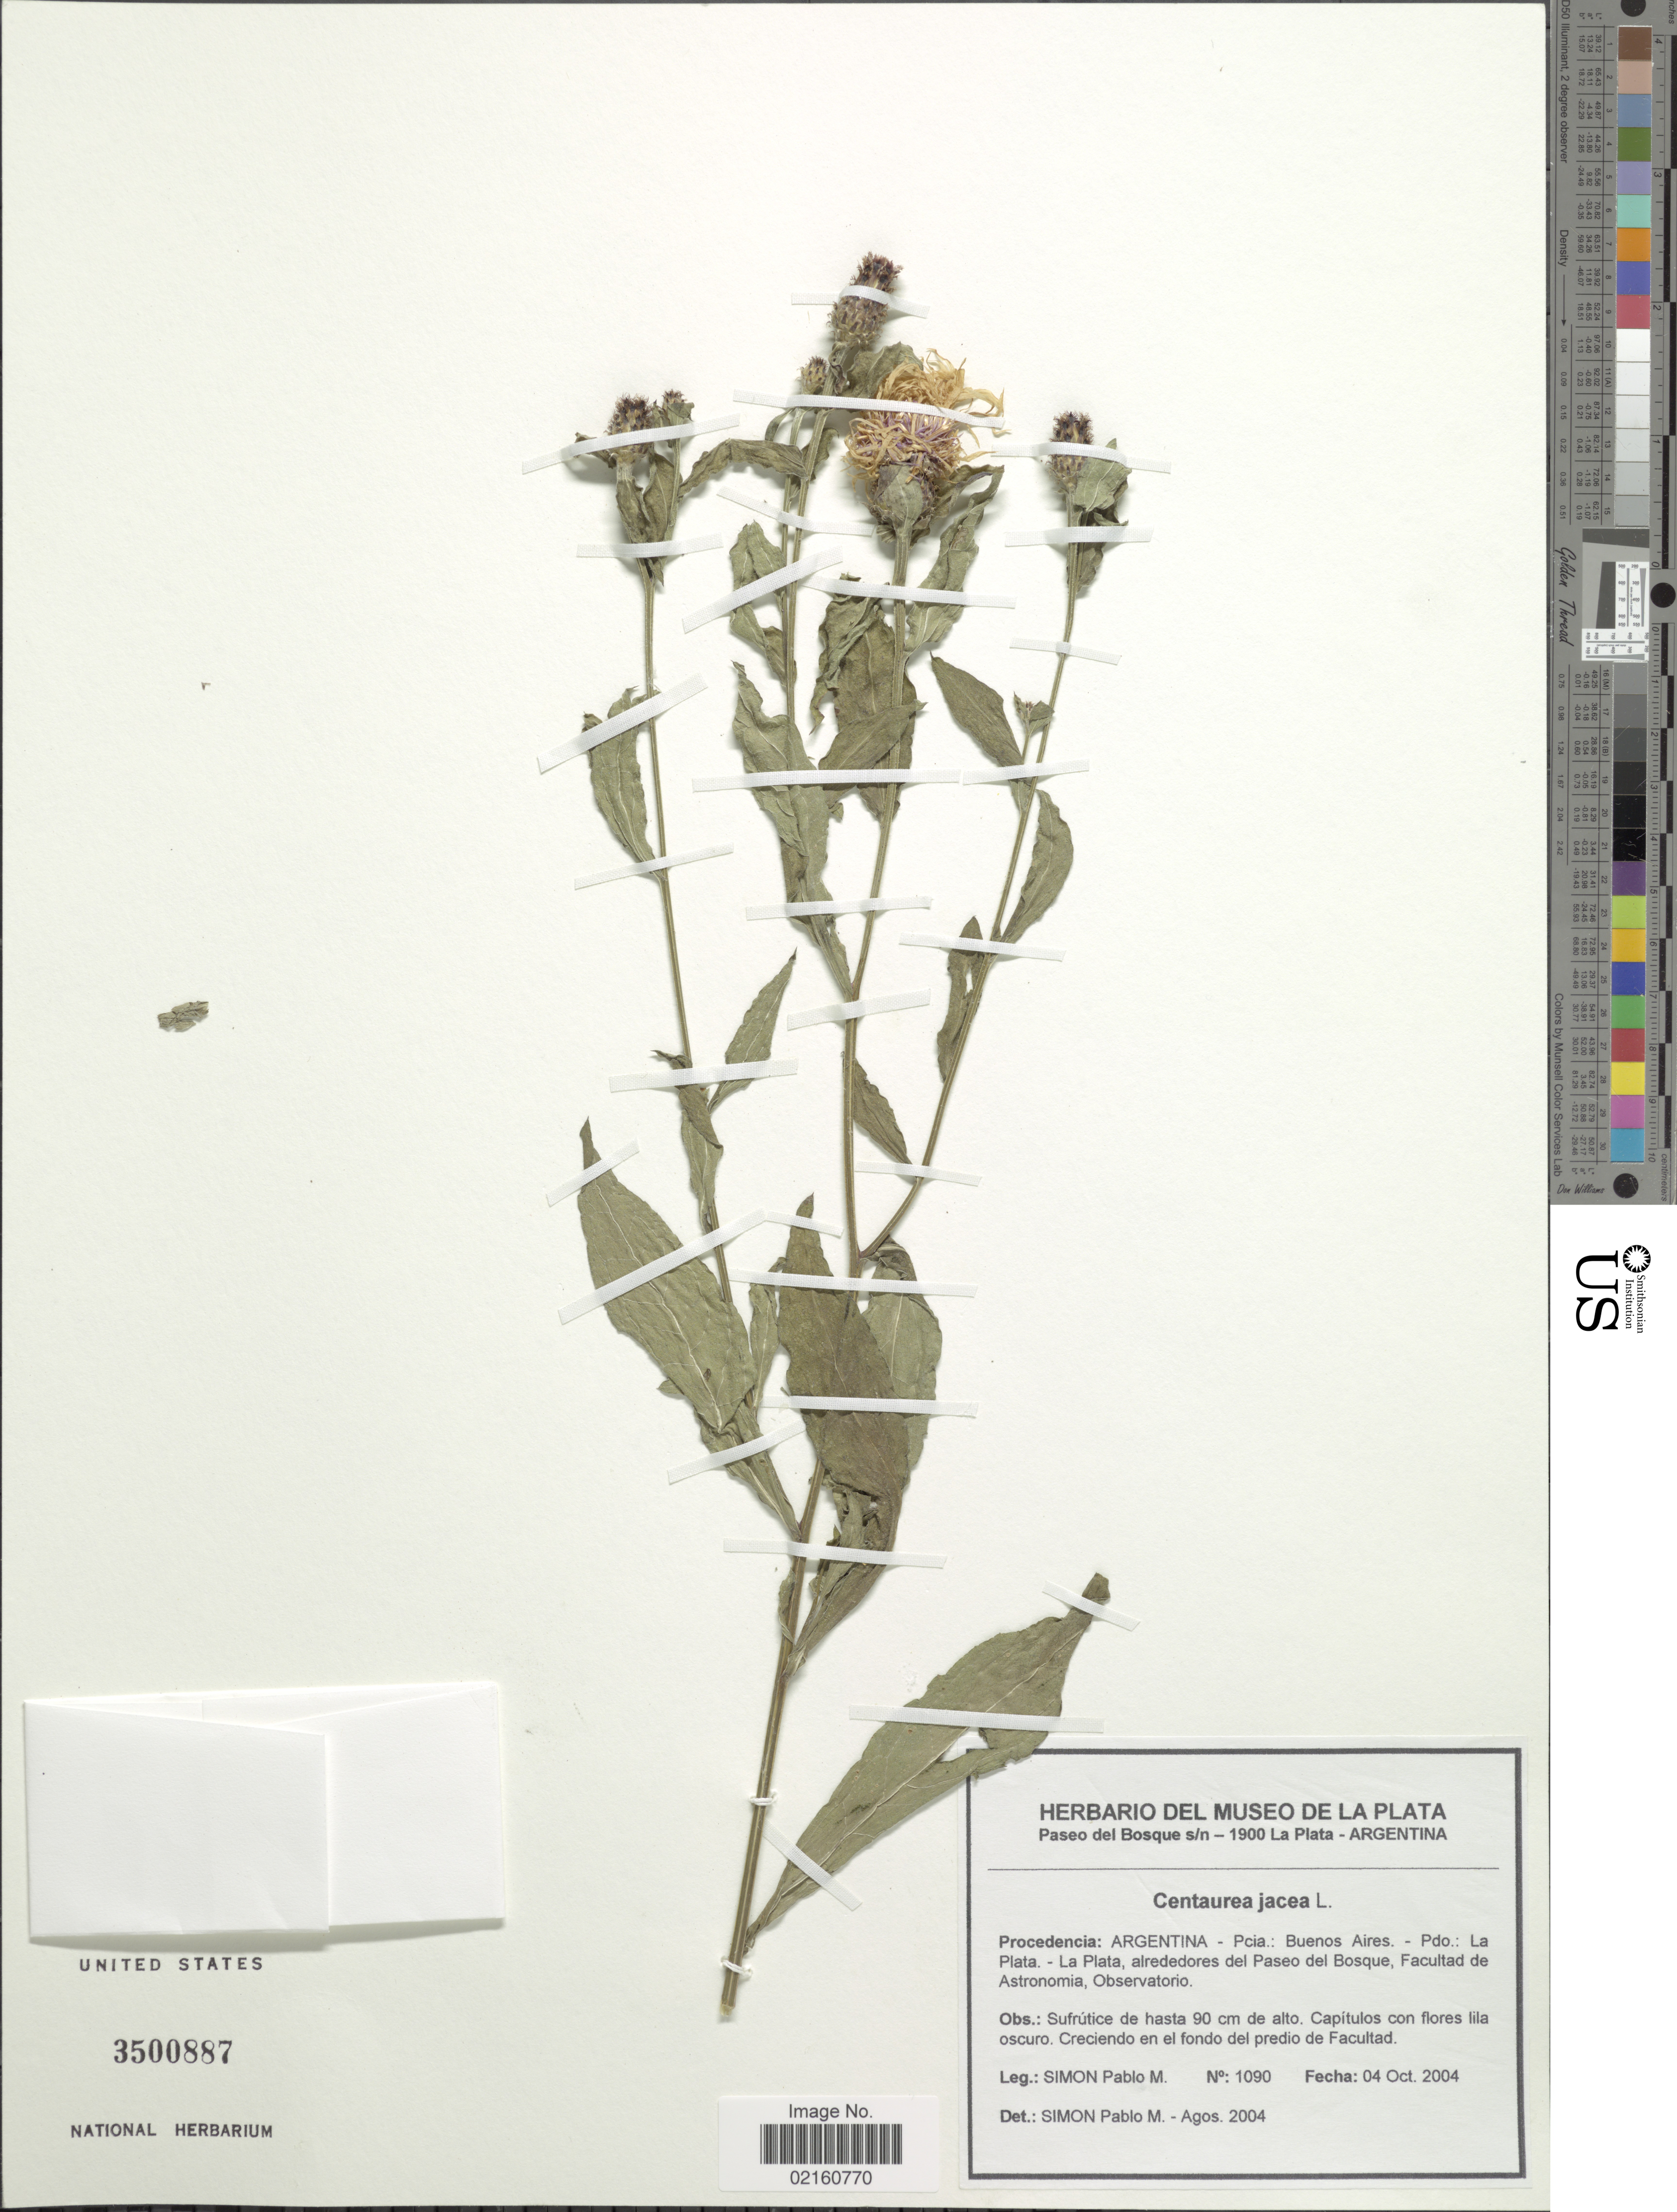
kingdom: Plantae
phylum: Tracheophyta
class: Magnoliopsida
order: Asterales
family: Asteraceae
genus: Centaurea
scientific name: Centaurea jacea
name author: L.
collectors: P. M. Simón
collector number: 1090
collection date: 2004-10-04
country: Argentina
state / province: Buenos Aires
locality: Pdo. La Plata, La Plata, alrededores del Paseo del Bosque, Facultad de Astronomia, Observatorio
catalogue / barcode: US 3500887